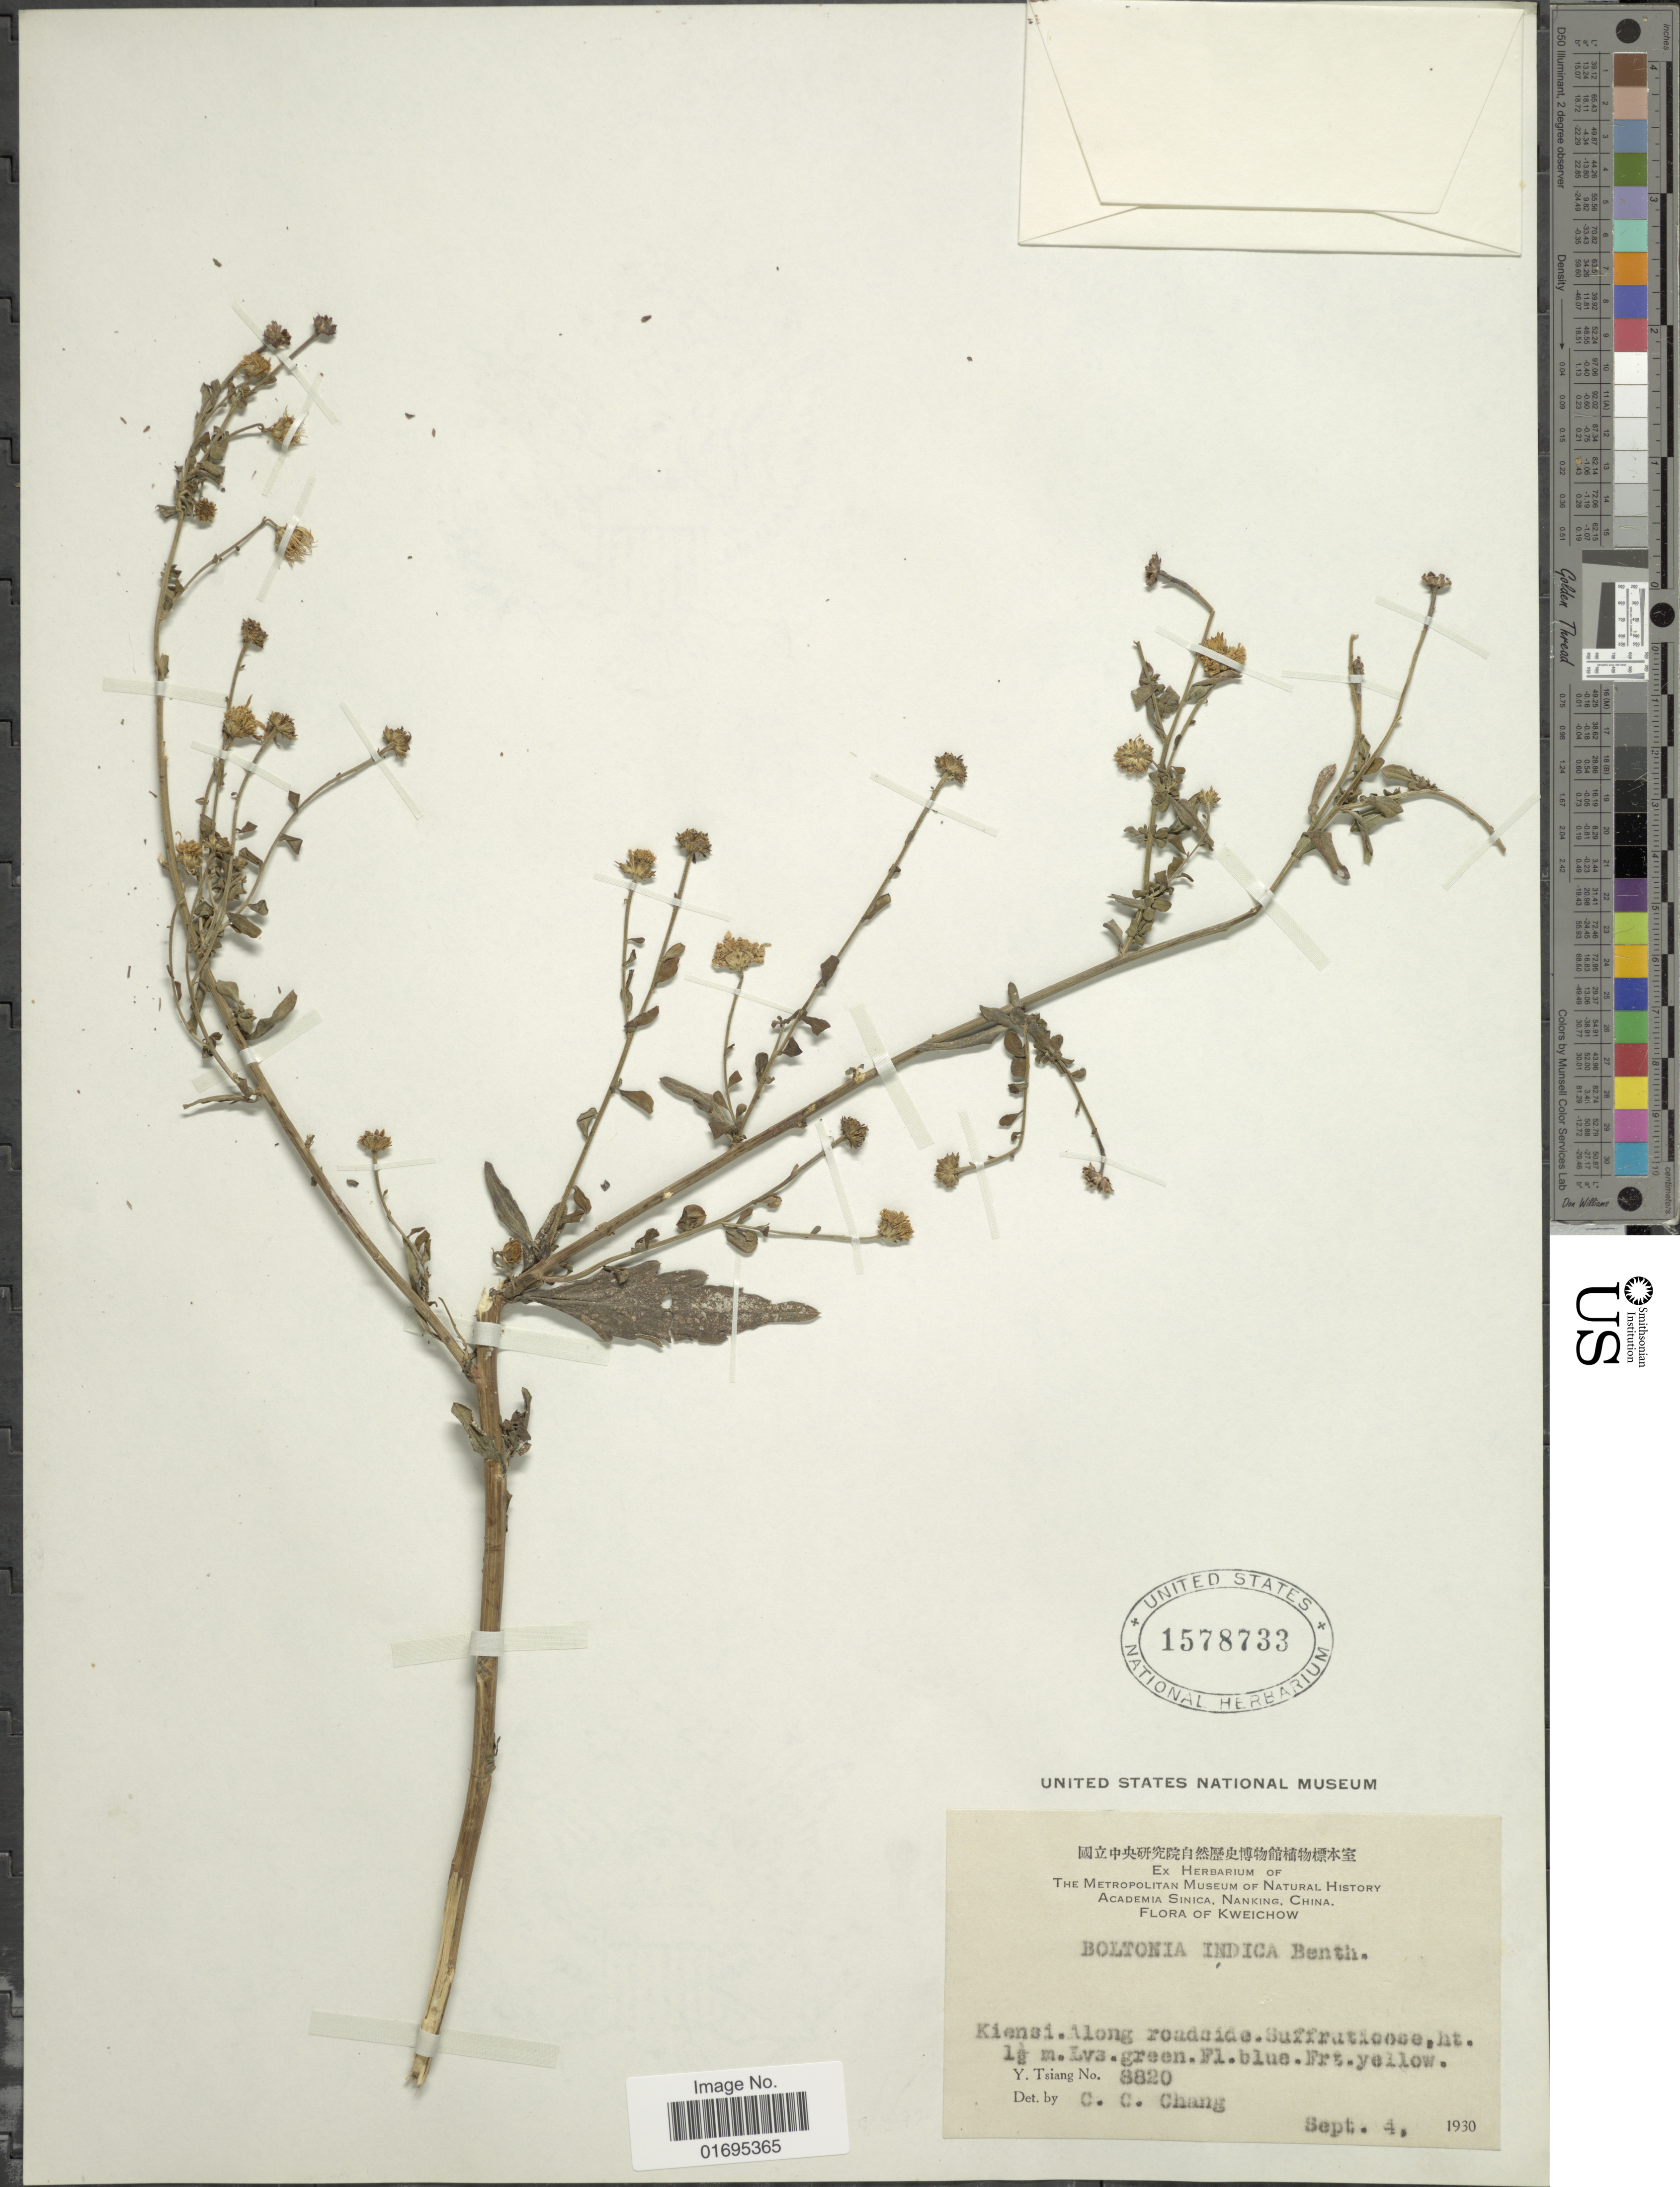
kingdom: Plantae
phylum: Tracheophyta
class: Magnoliopsida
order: Asterales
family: Asteraceae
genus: Kalimeris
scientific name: Kalimeris indica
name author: (L.) Sch. Bip.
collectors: Y. Tsiang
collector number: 8820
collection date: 1930-09-04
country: China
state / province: Guizhou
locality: Kweichow, Kiensi, along roadside, Suffratioose [interpreted]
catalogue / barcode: US 1578733